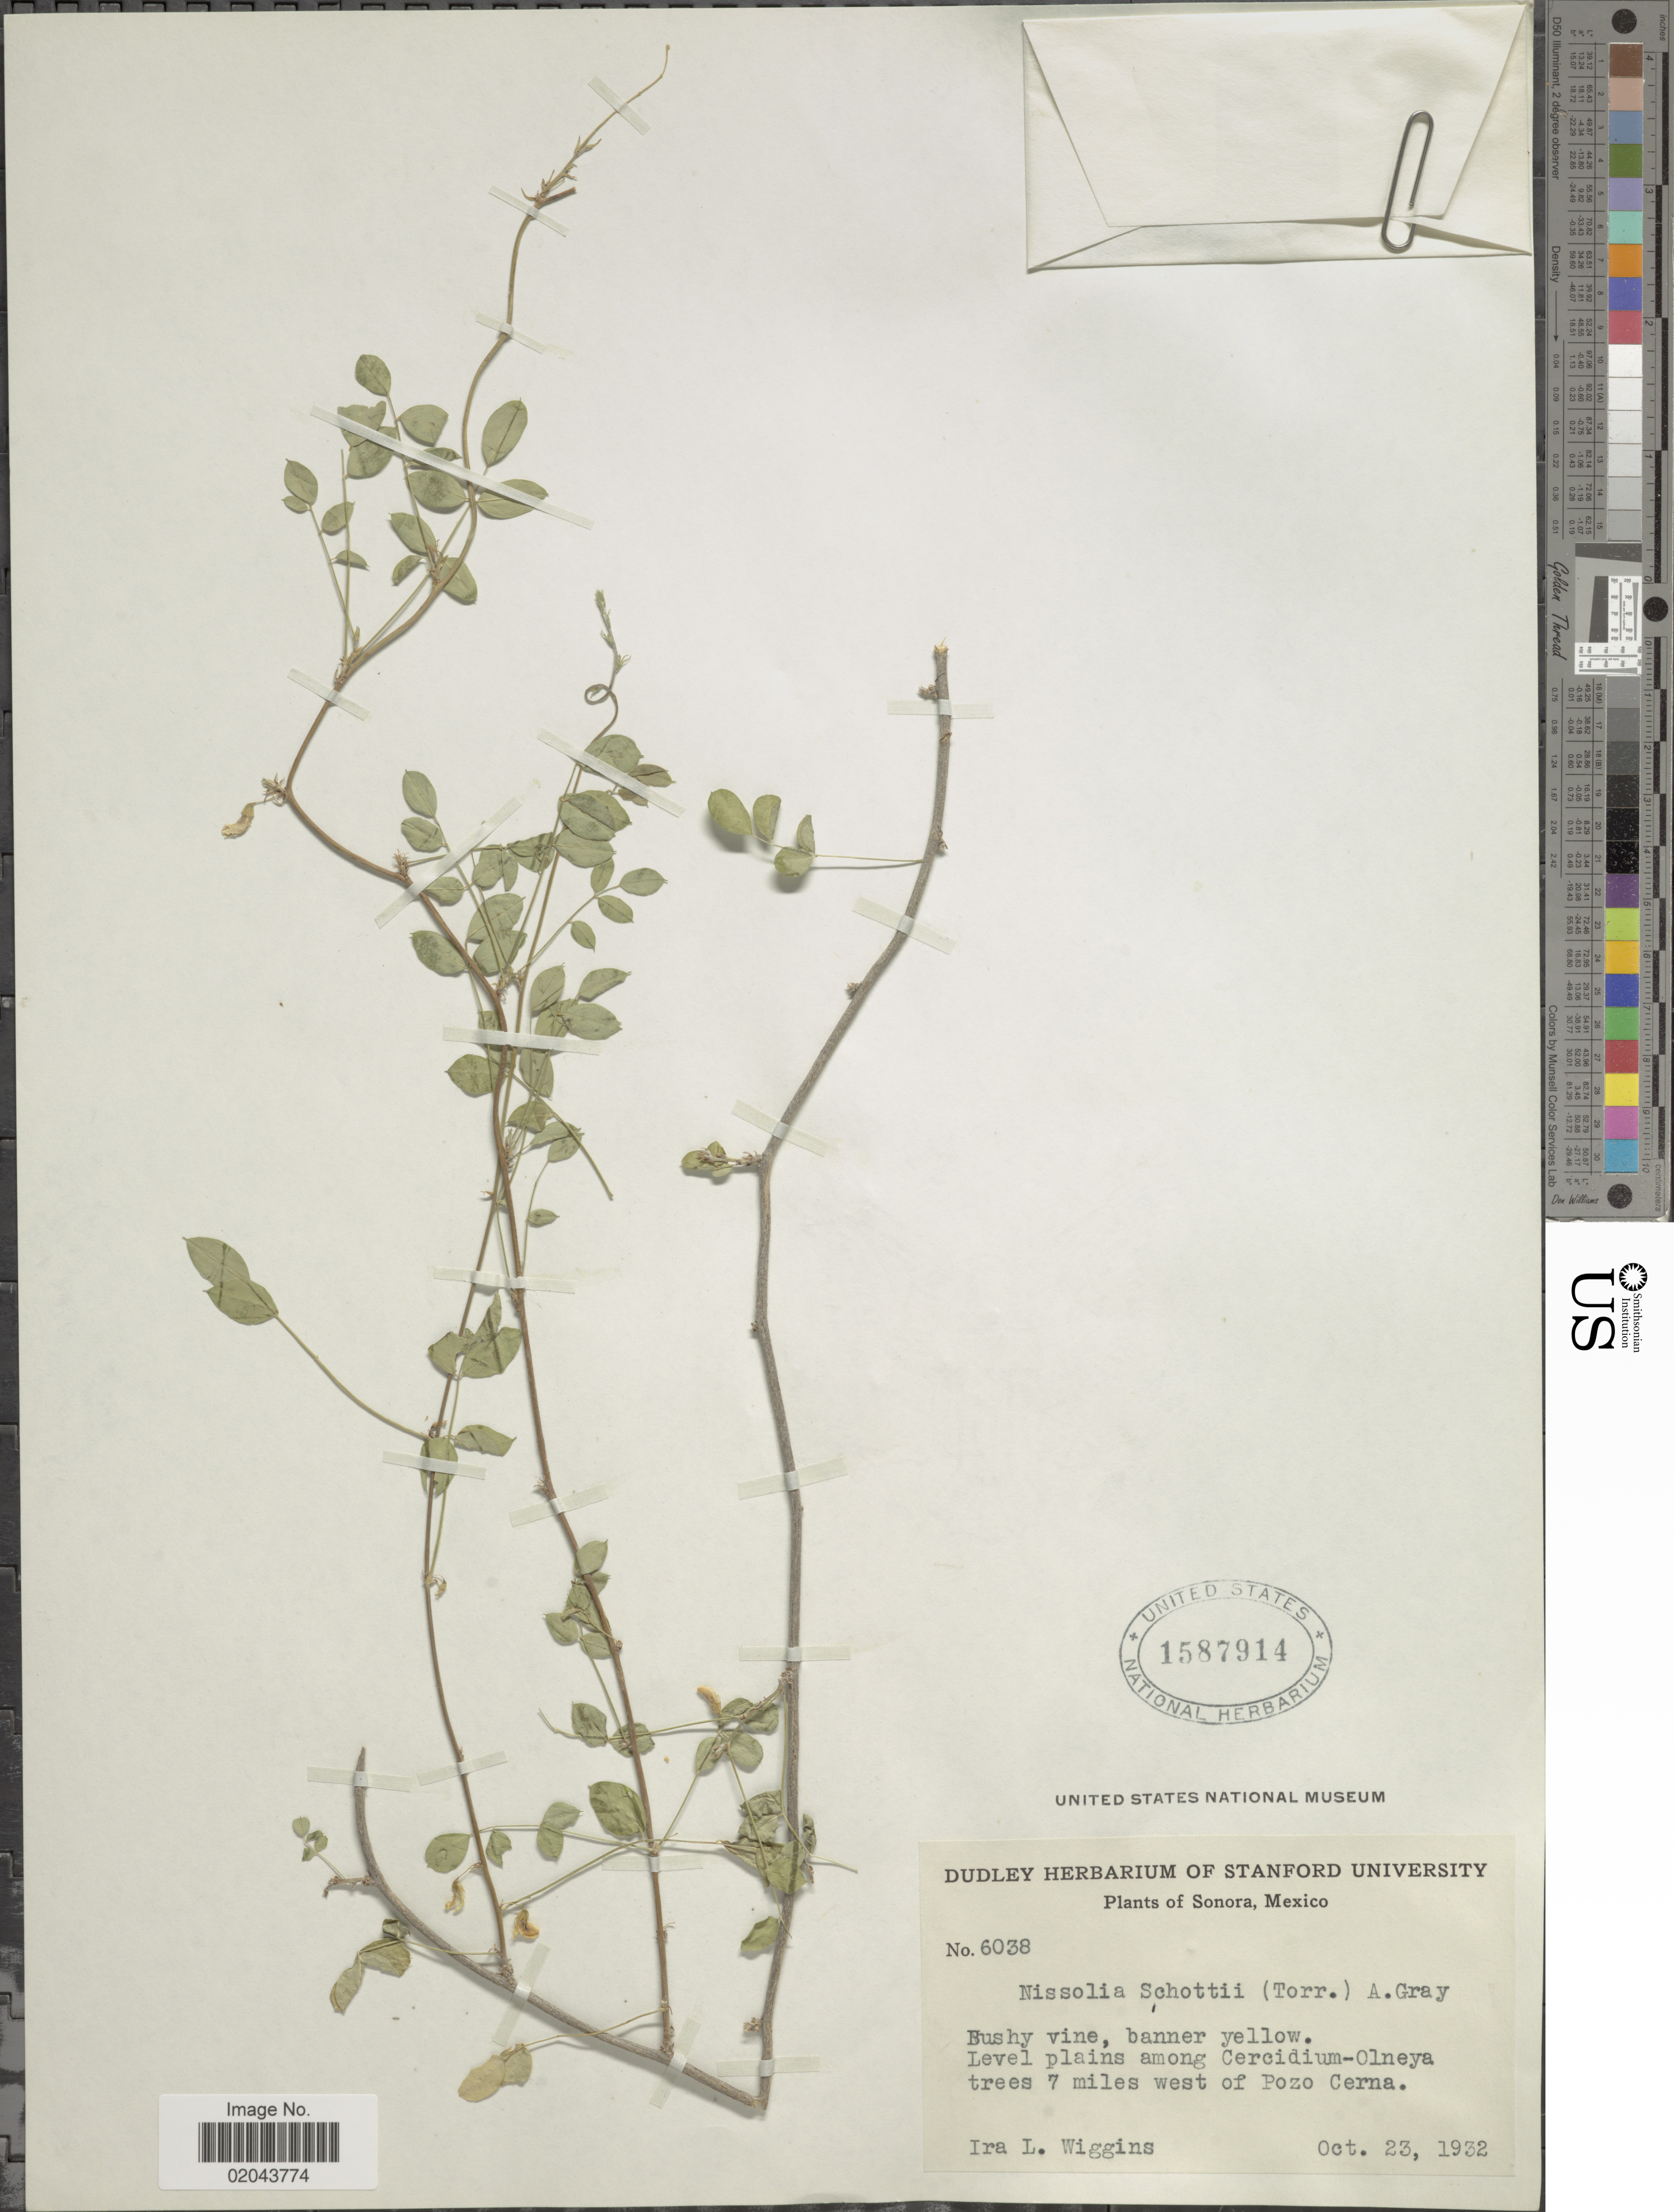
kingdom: Plantae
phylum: Tracheophyta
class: Magnoliopsida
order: Fabales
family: Fabaceae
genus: Nissolia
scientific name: Nissolia schottii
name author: A. Gray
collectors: I. L. Wiggins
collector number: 6038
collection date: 1932-10-23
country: Mexico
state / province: Sonora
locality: Level plains among Cercidium-Olneya trees 7 miles west of Pozo Cerna.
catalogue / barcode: US 1587914